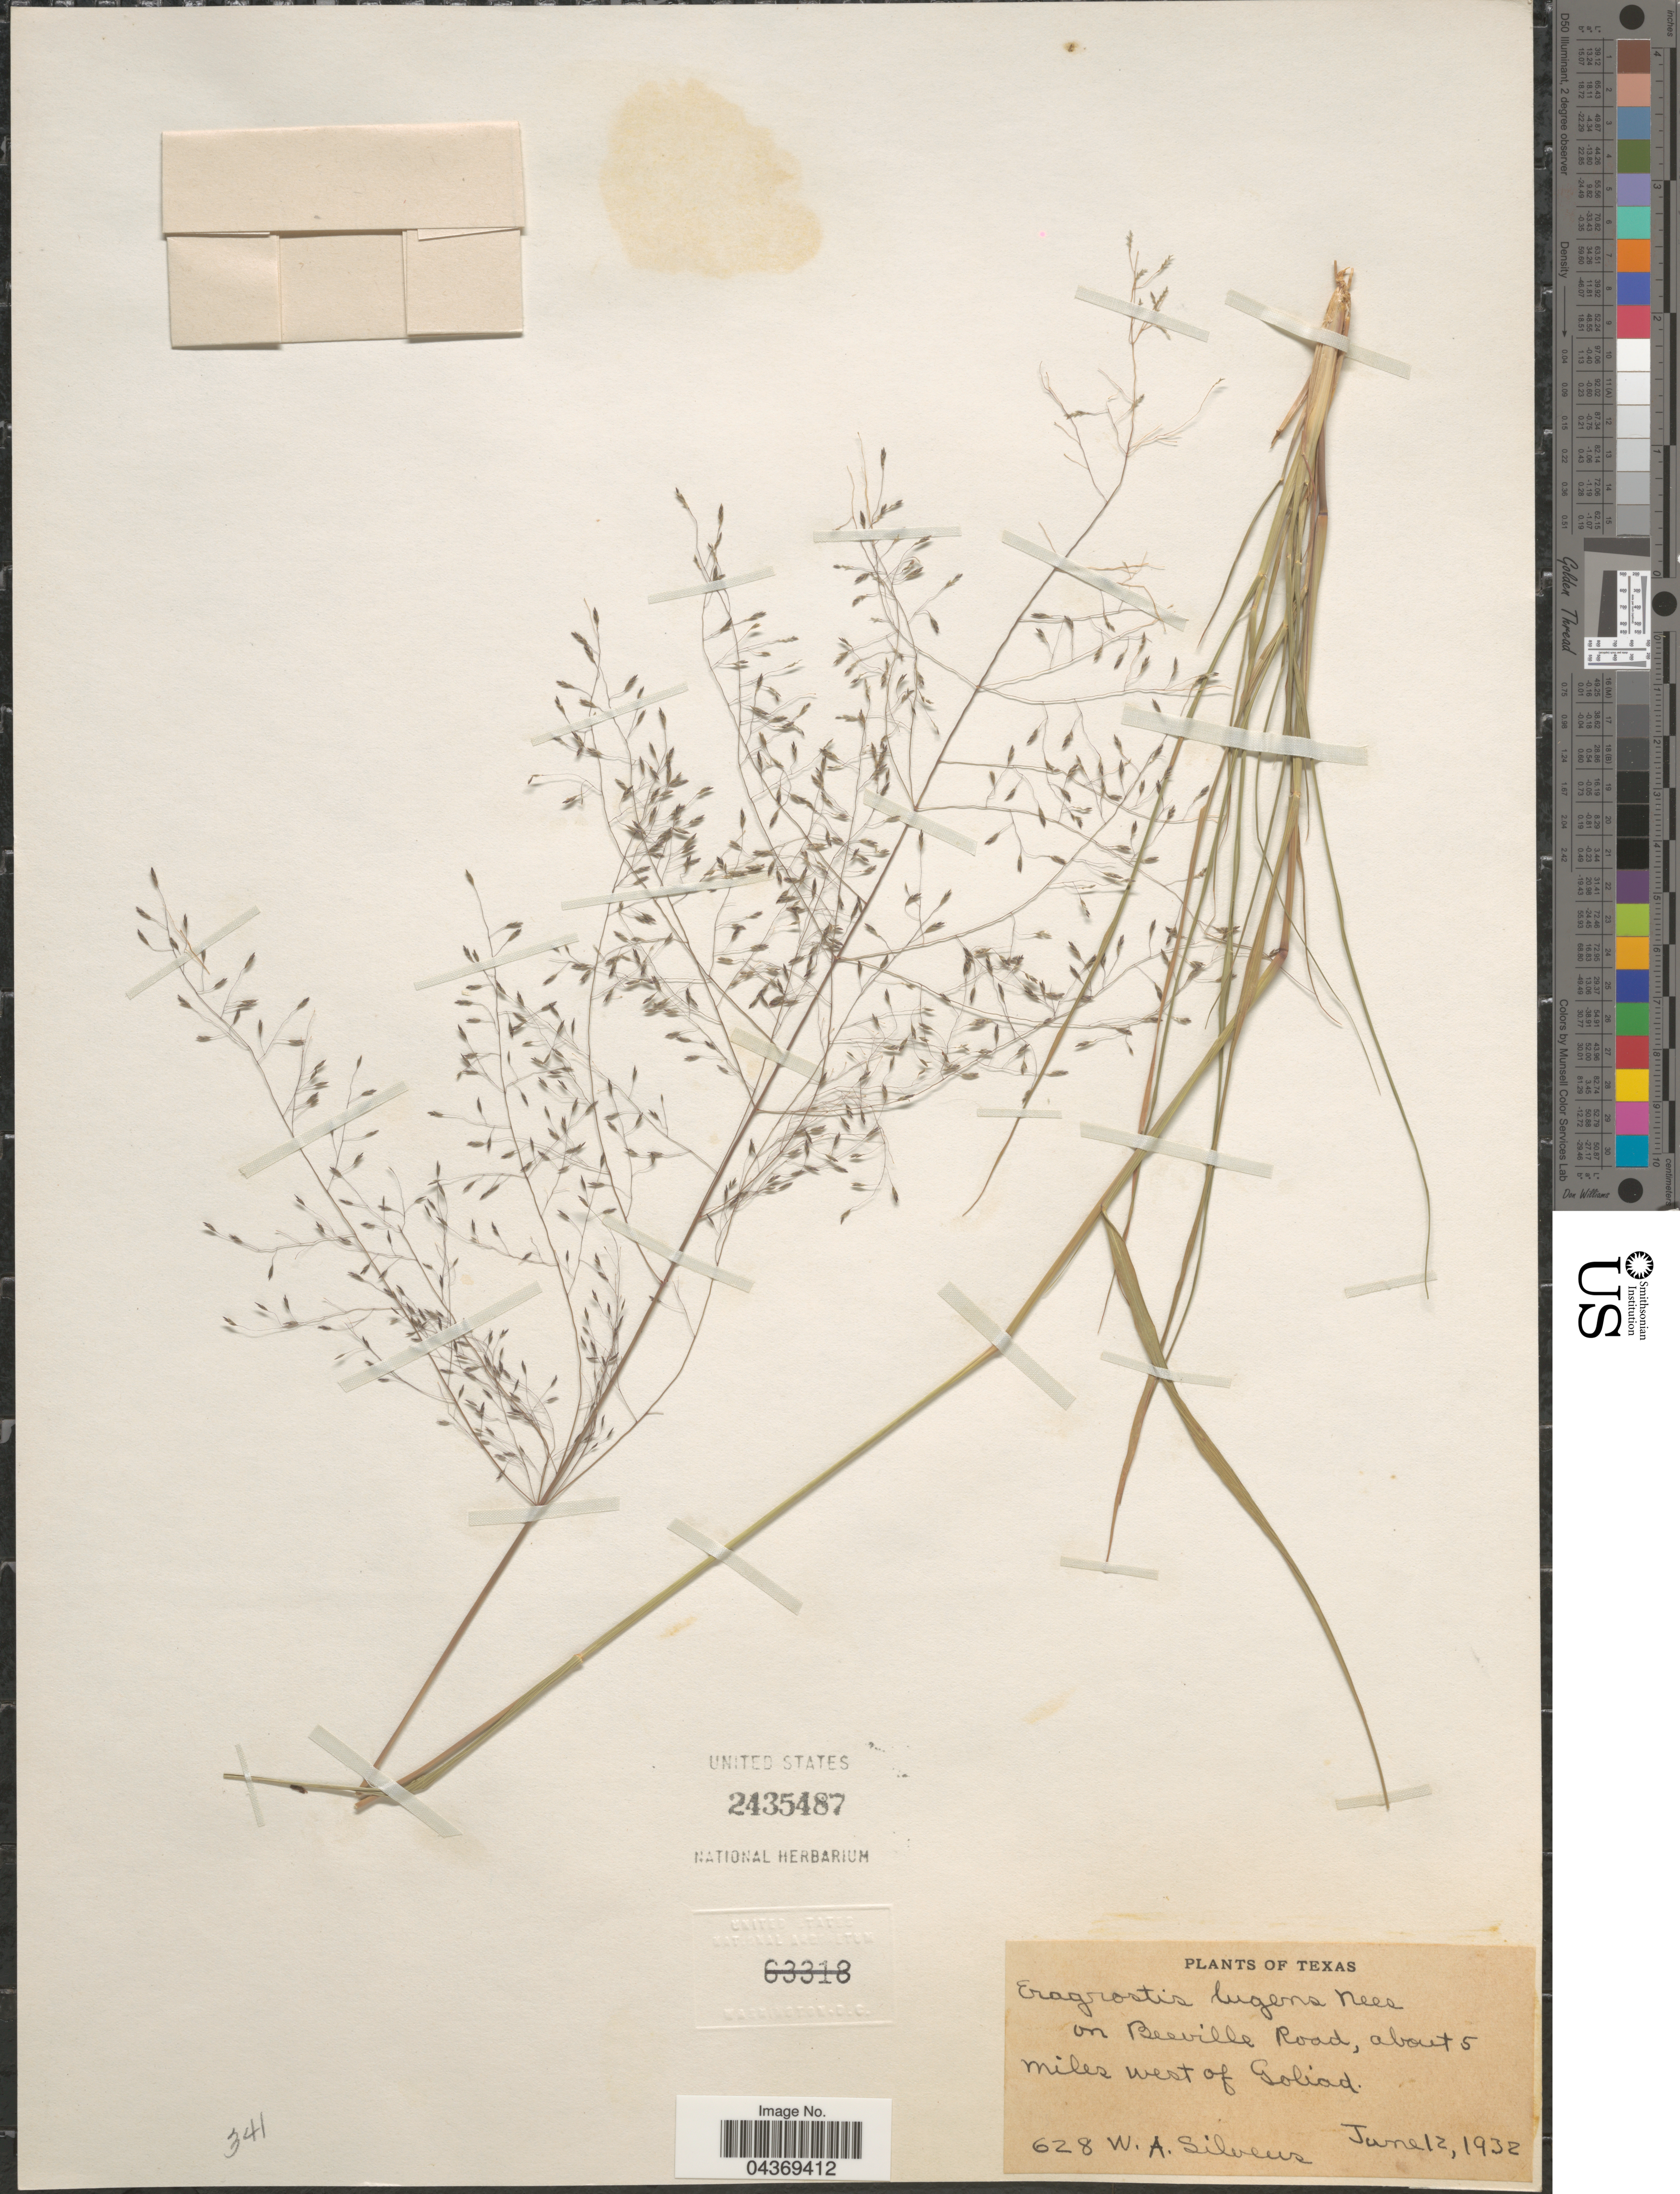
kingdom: Plantae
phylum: Tracheophyta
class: Liliopsida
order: Poales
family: Poaceae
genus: Eragrostis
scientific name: Eragrostis lugens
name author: Nees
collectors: W. Silveus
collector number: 628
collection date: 1932-06-12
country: United States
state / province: Texas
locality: On Beeville Road, about 5 miles west of Goliad.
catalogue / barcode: US 2435487